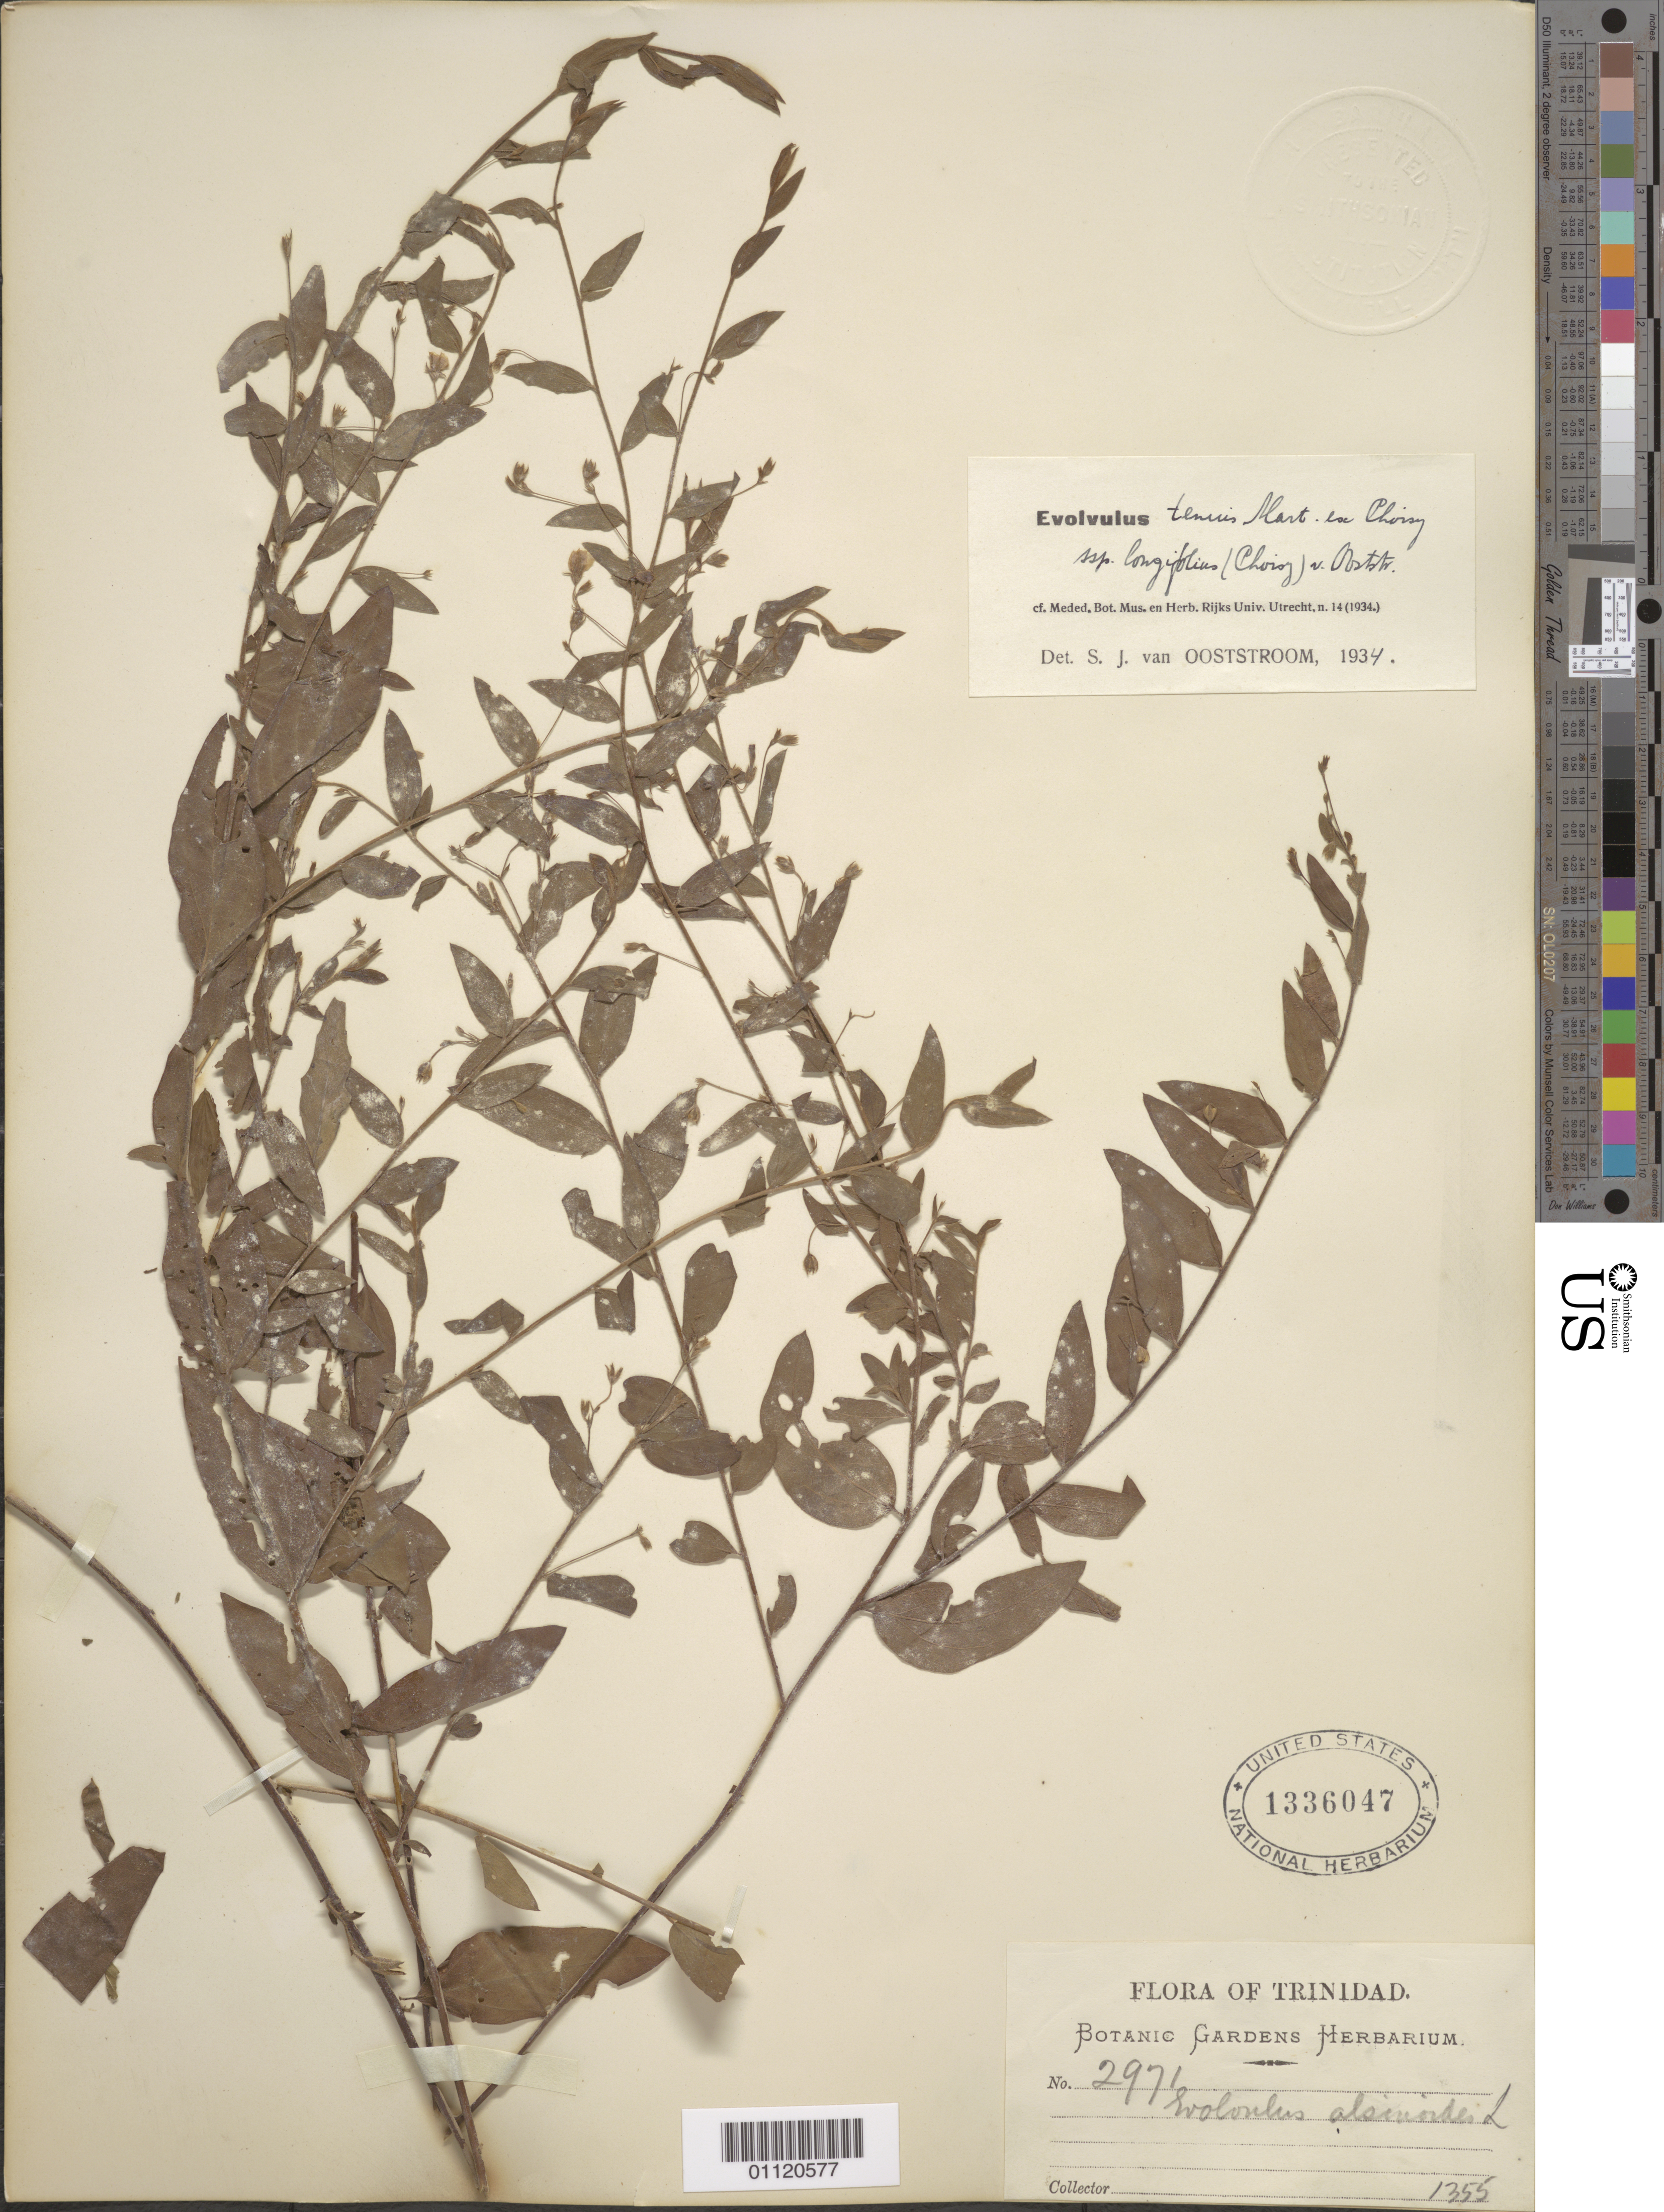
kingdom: Plantae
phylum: Tracheophyta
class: Magnoliopsida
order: Solanales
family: Convolvulaceae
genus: Evolvulus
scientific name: Evolvulus tenuis subsp. longifolius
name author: Mart. ex Choisy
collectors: Botanic Gardens Herbarium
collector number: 2971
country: Trinidad and Tobago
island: Trinidad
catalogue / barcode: US 1336047